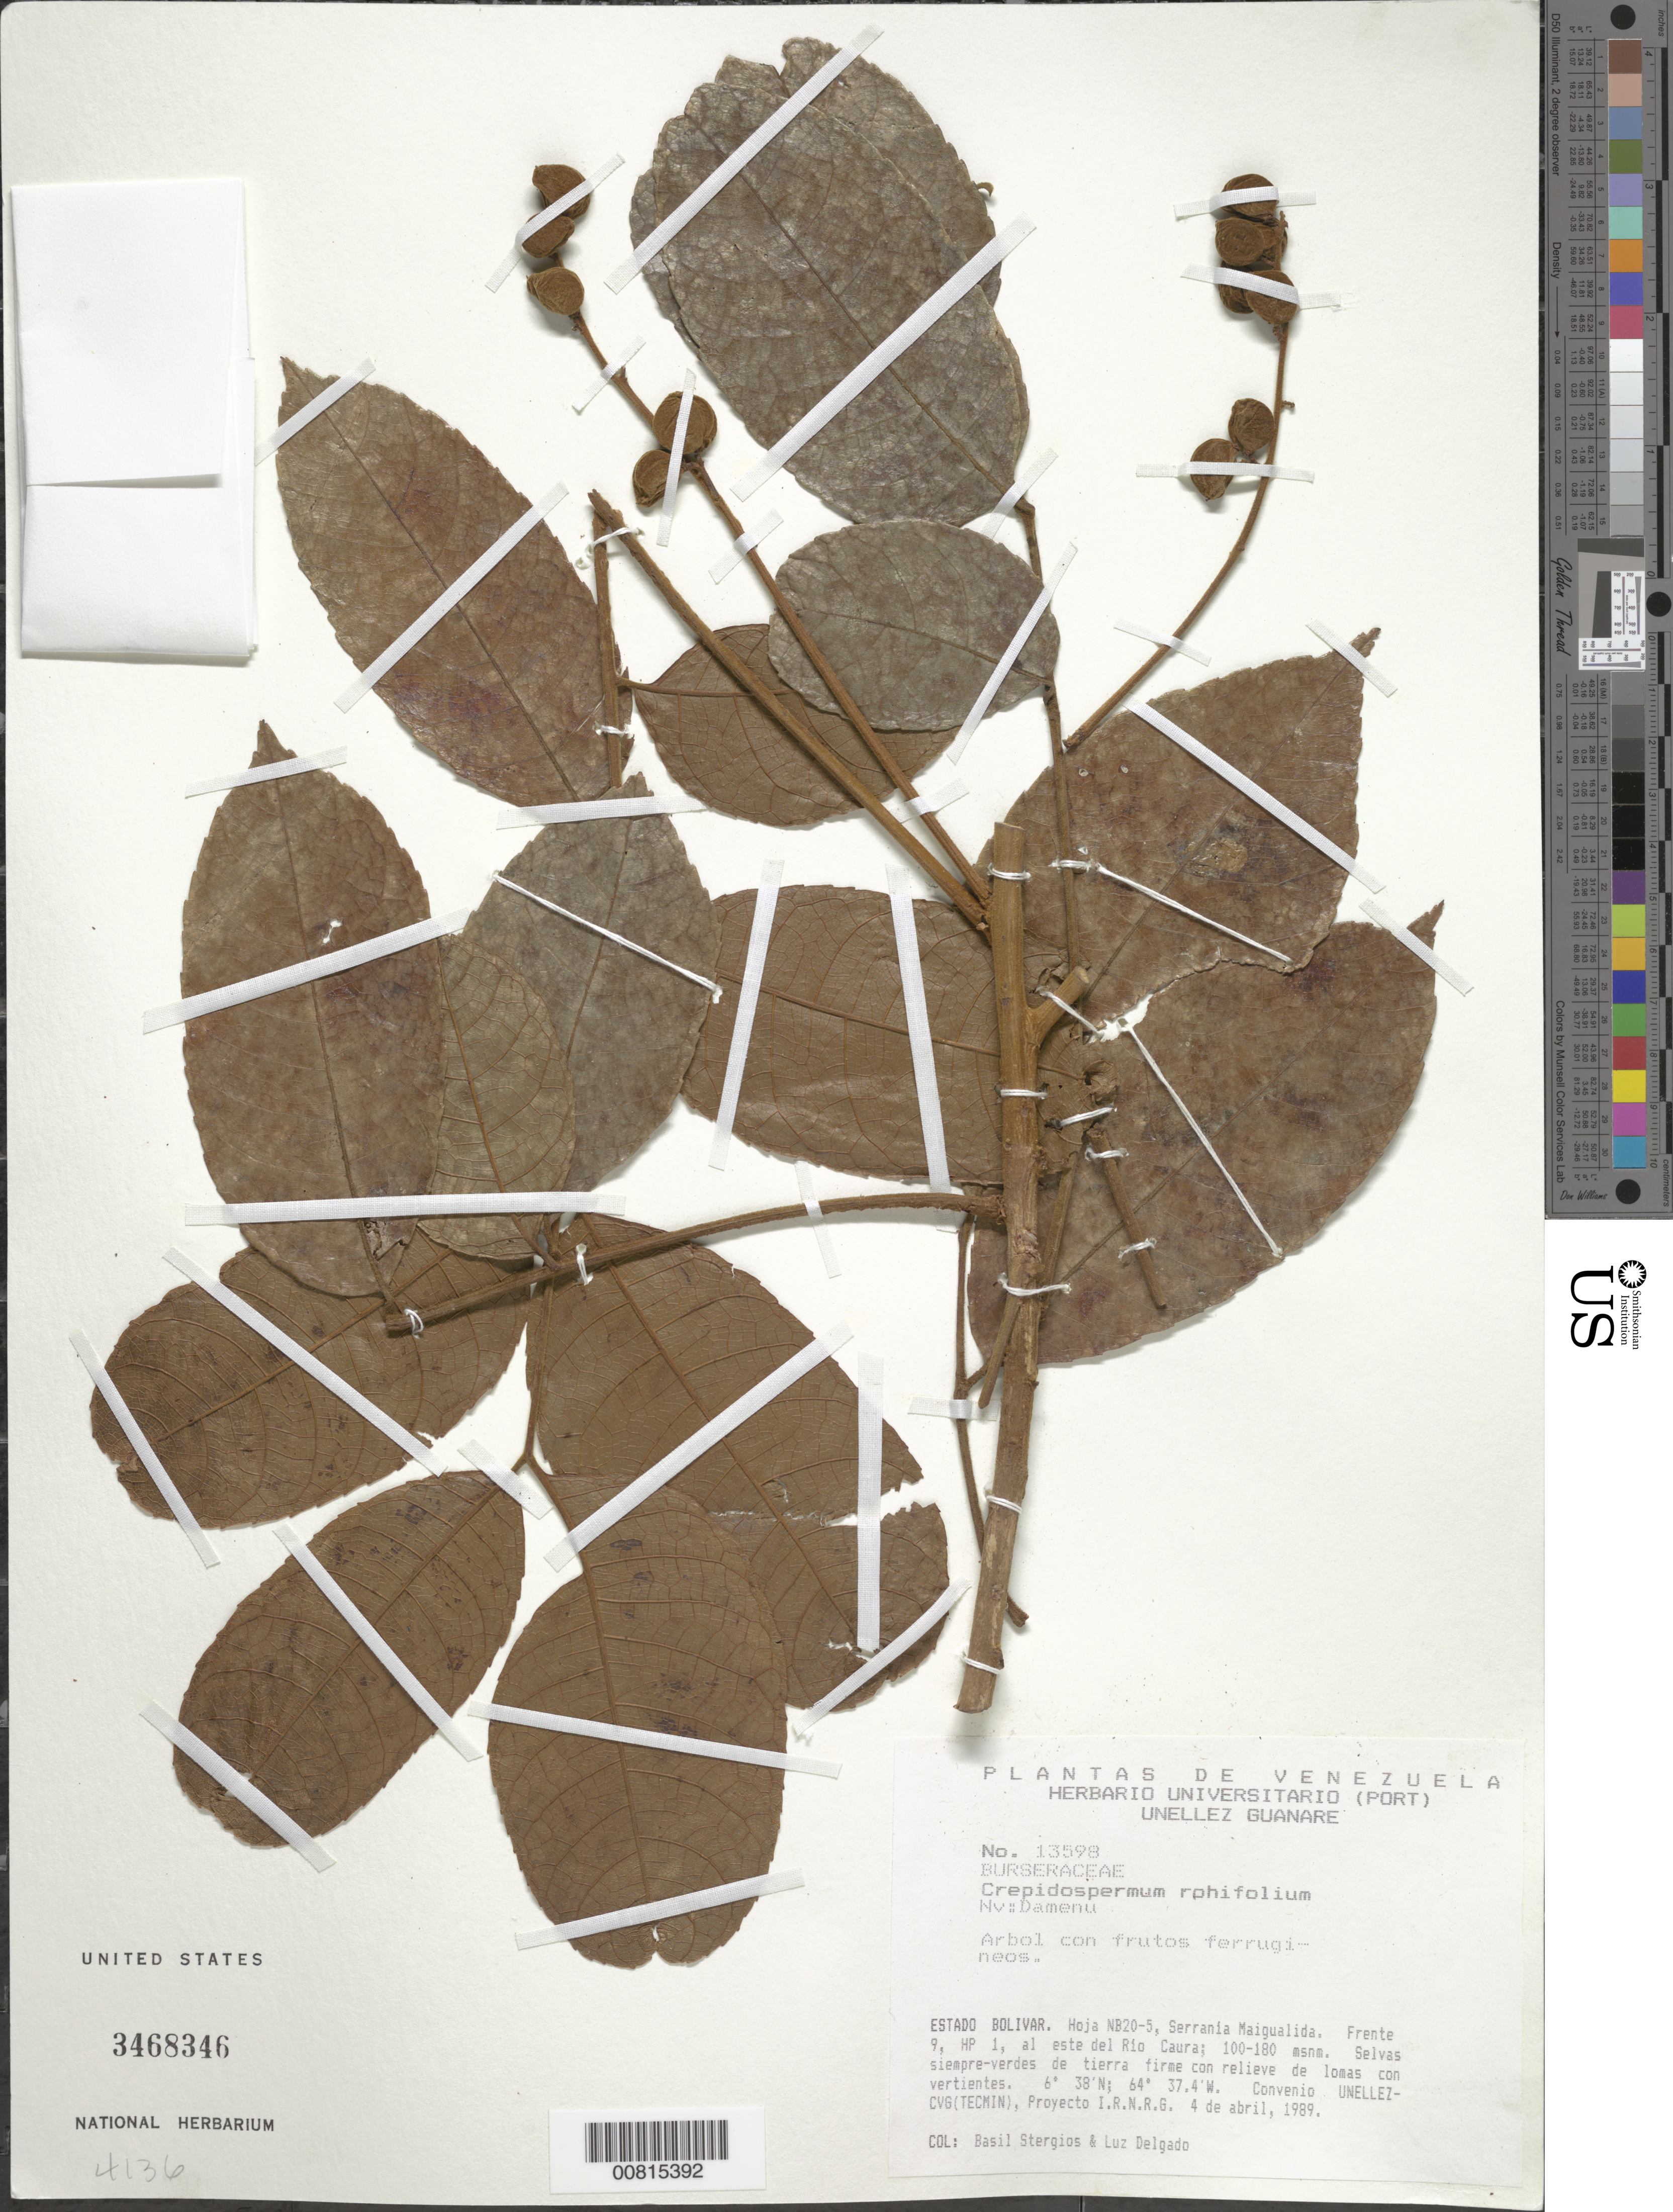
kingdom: Plantae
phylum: Tracheophyta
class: Magnoliopsida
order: Sapindales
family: Burseraceae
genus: Protium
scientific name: Protium rhoifolium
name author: (Benth.) Byng & Christenh.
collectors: B. G. Stergios & L. Delgado V.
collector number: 13598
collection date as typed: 4-Apr-89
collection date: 1989-04-04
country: Venezuela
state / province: Bolívar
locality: Serrania Maigualida, E del río Caura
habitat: Selvas siempre-verdes de tierra firme con relieve de lomas con vertientes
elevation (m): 100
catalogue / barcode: US 3468346